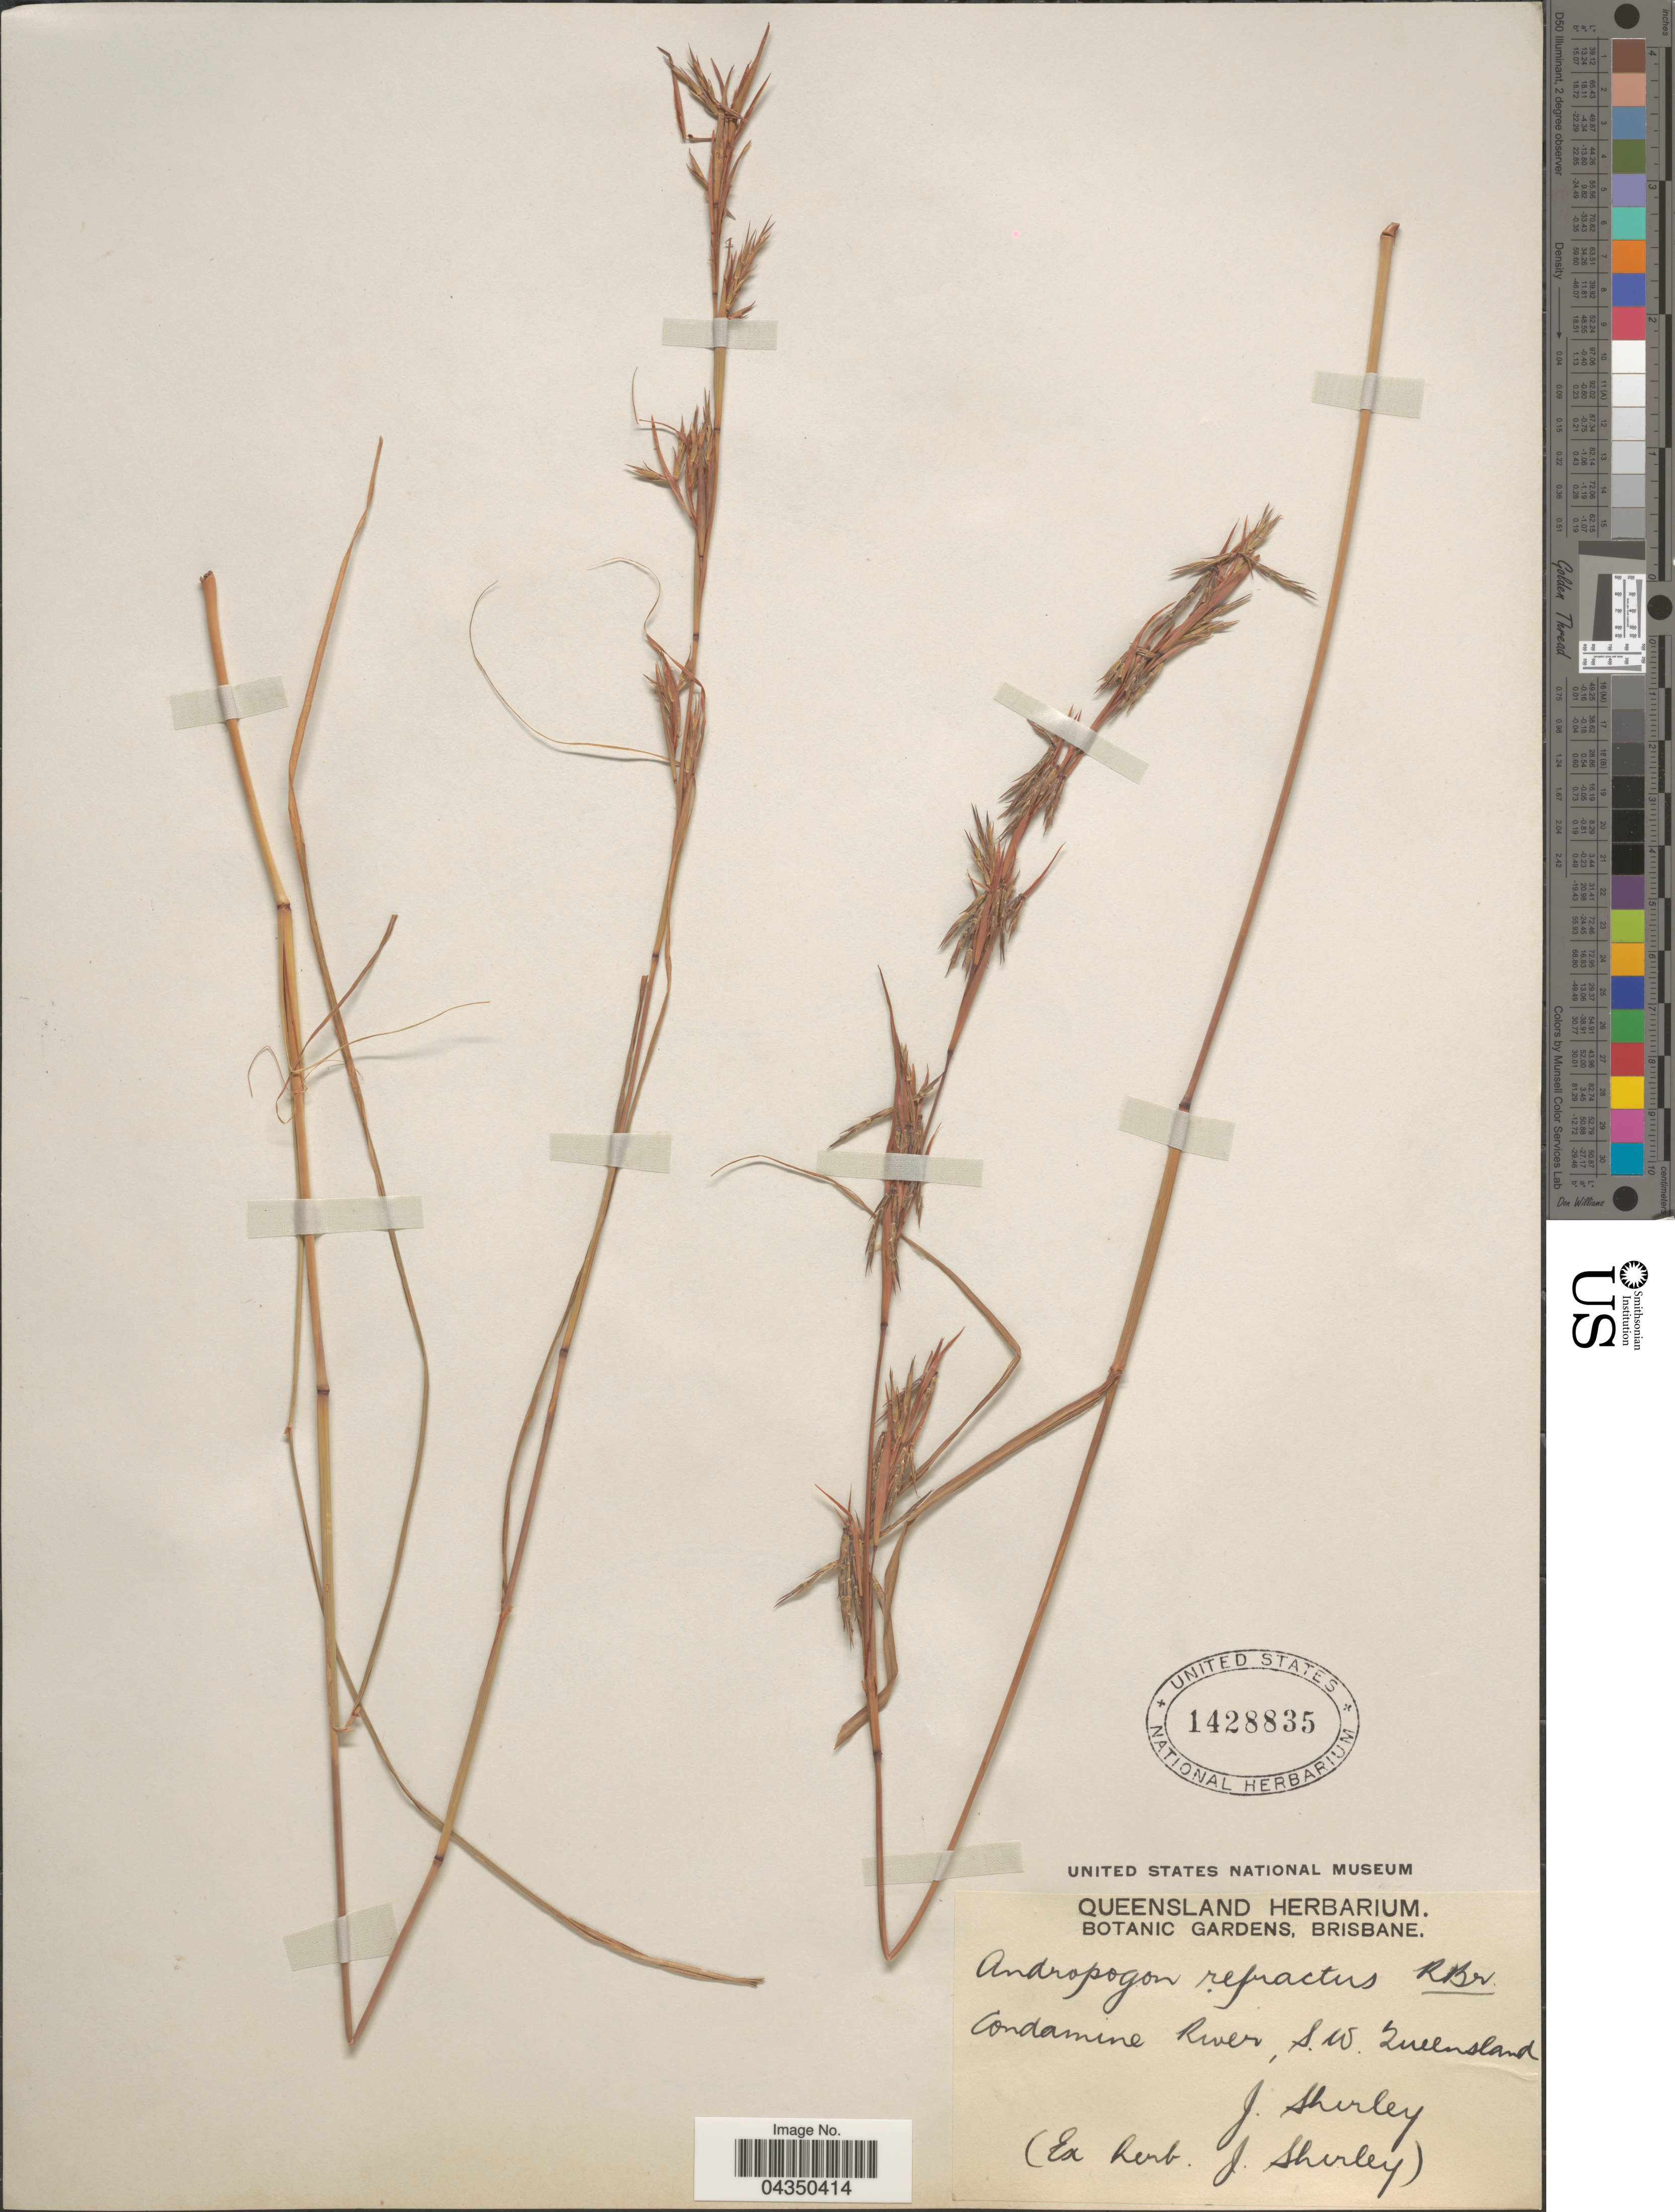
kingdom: Plantae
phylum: Tracheophyta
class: Liliopsida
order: Poales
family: Poaceae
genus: Cymbopogon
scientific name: Cymbopogon refractus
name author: (R. Br.) A. Camus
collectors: J. Shirley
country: Australia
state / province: Queensland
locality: Condamine River, S. W. Queensland.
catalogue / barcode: US 1428835